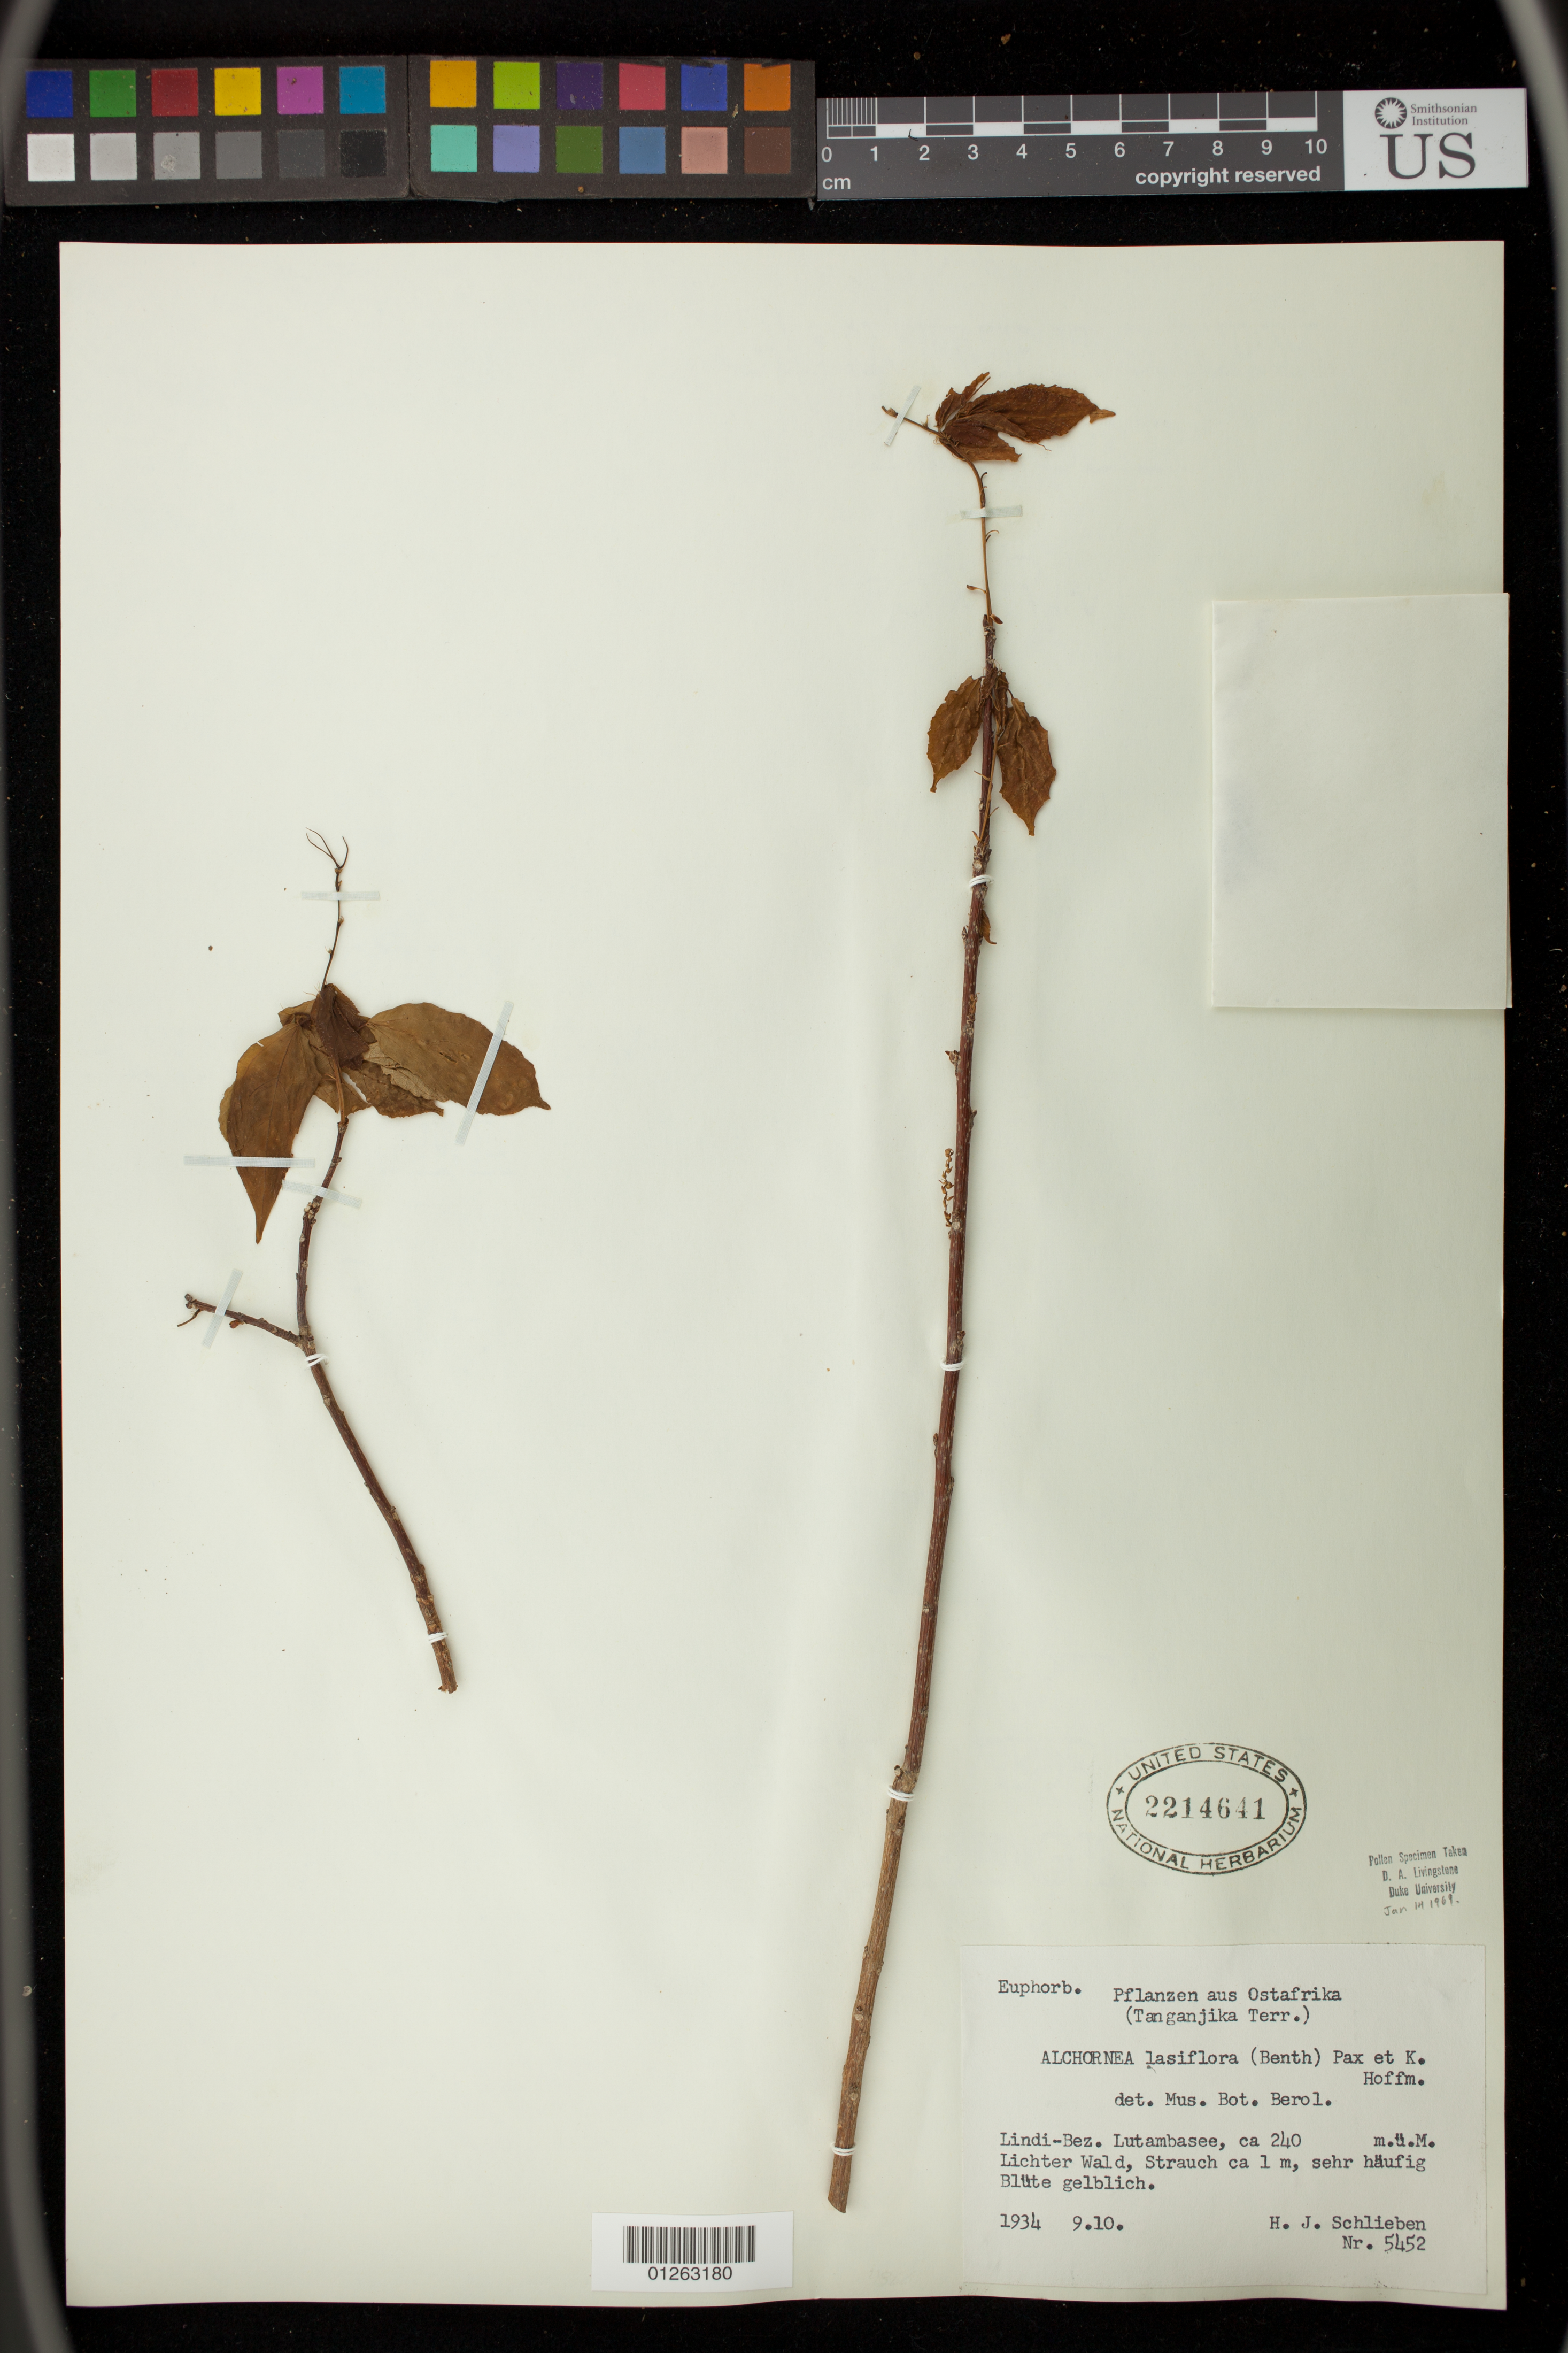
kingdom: Plantae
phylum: Tracheophyta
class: Magnoliopsida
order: Malpighiales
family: Euphorbiaceae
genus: Alchornea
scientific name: Alchornea laxiflora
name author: (Benth.) Pax & K. Hoffm.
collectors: H. J. Schlieben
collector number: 5452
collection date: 1934-09-10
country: Tanzania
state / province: Lindi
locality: Lindi-Bez, Lutambasee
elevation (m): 240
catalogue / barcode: US 2214641